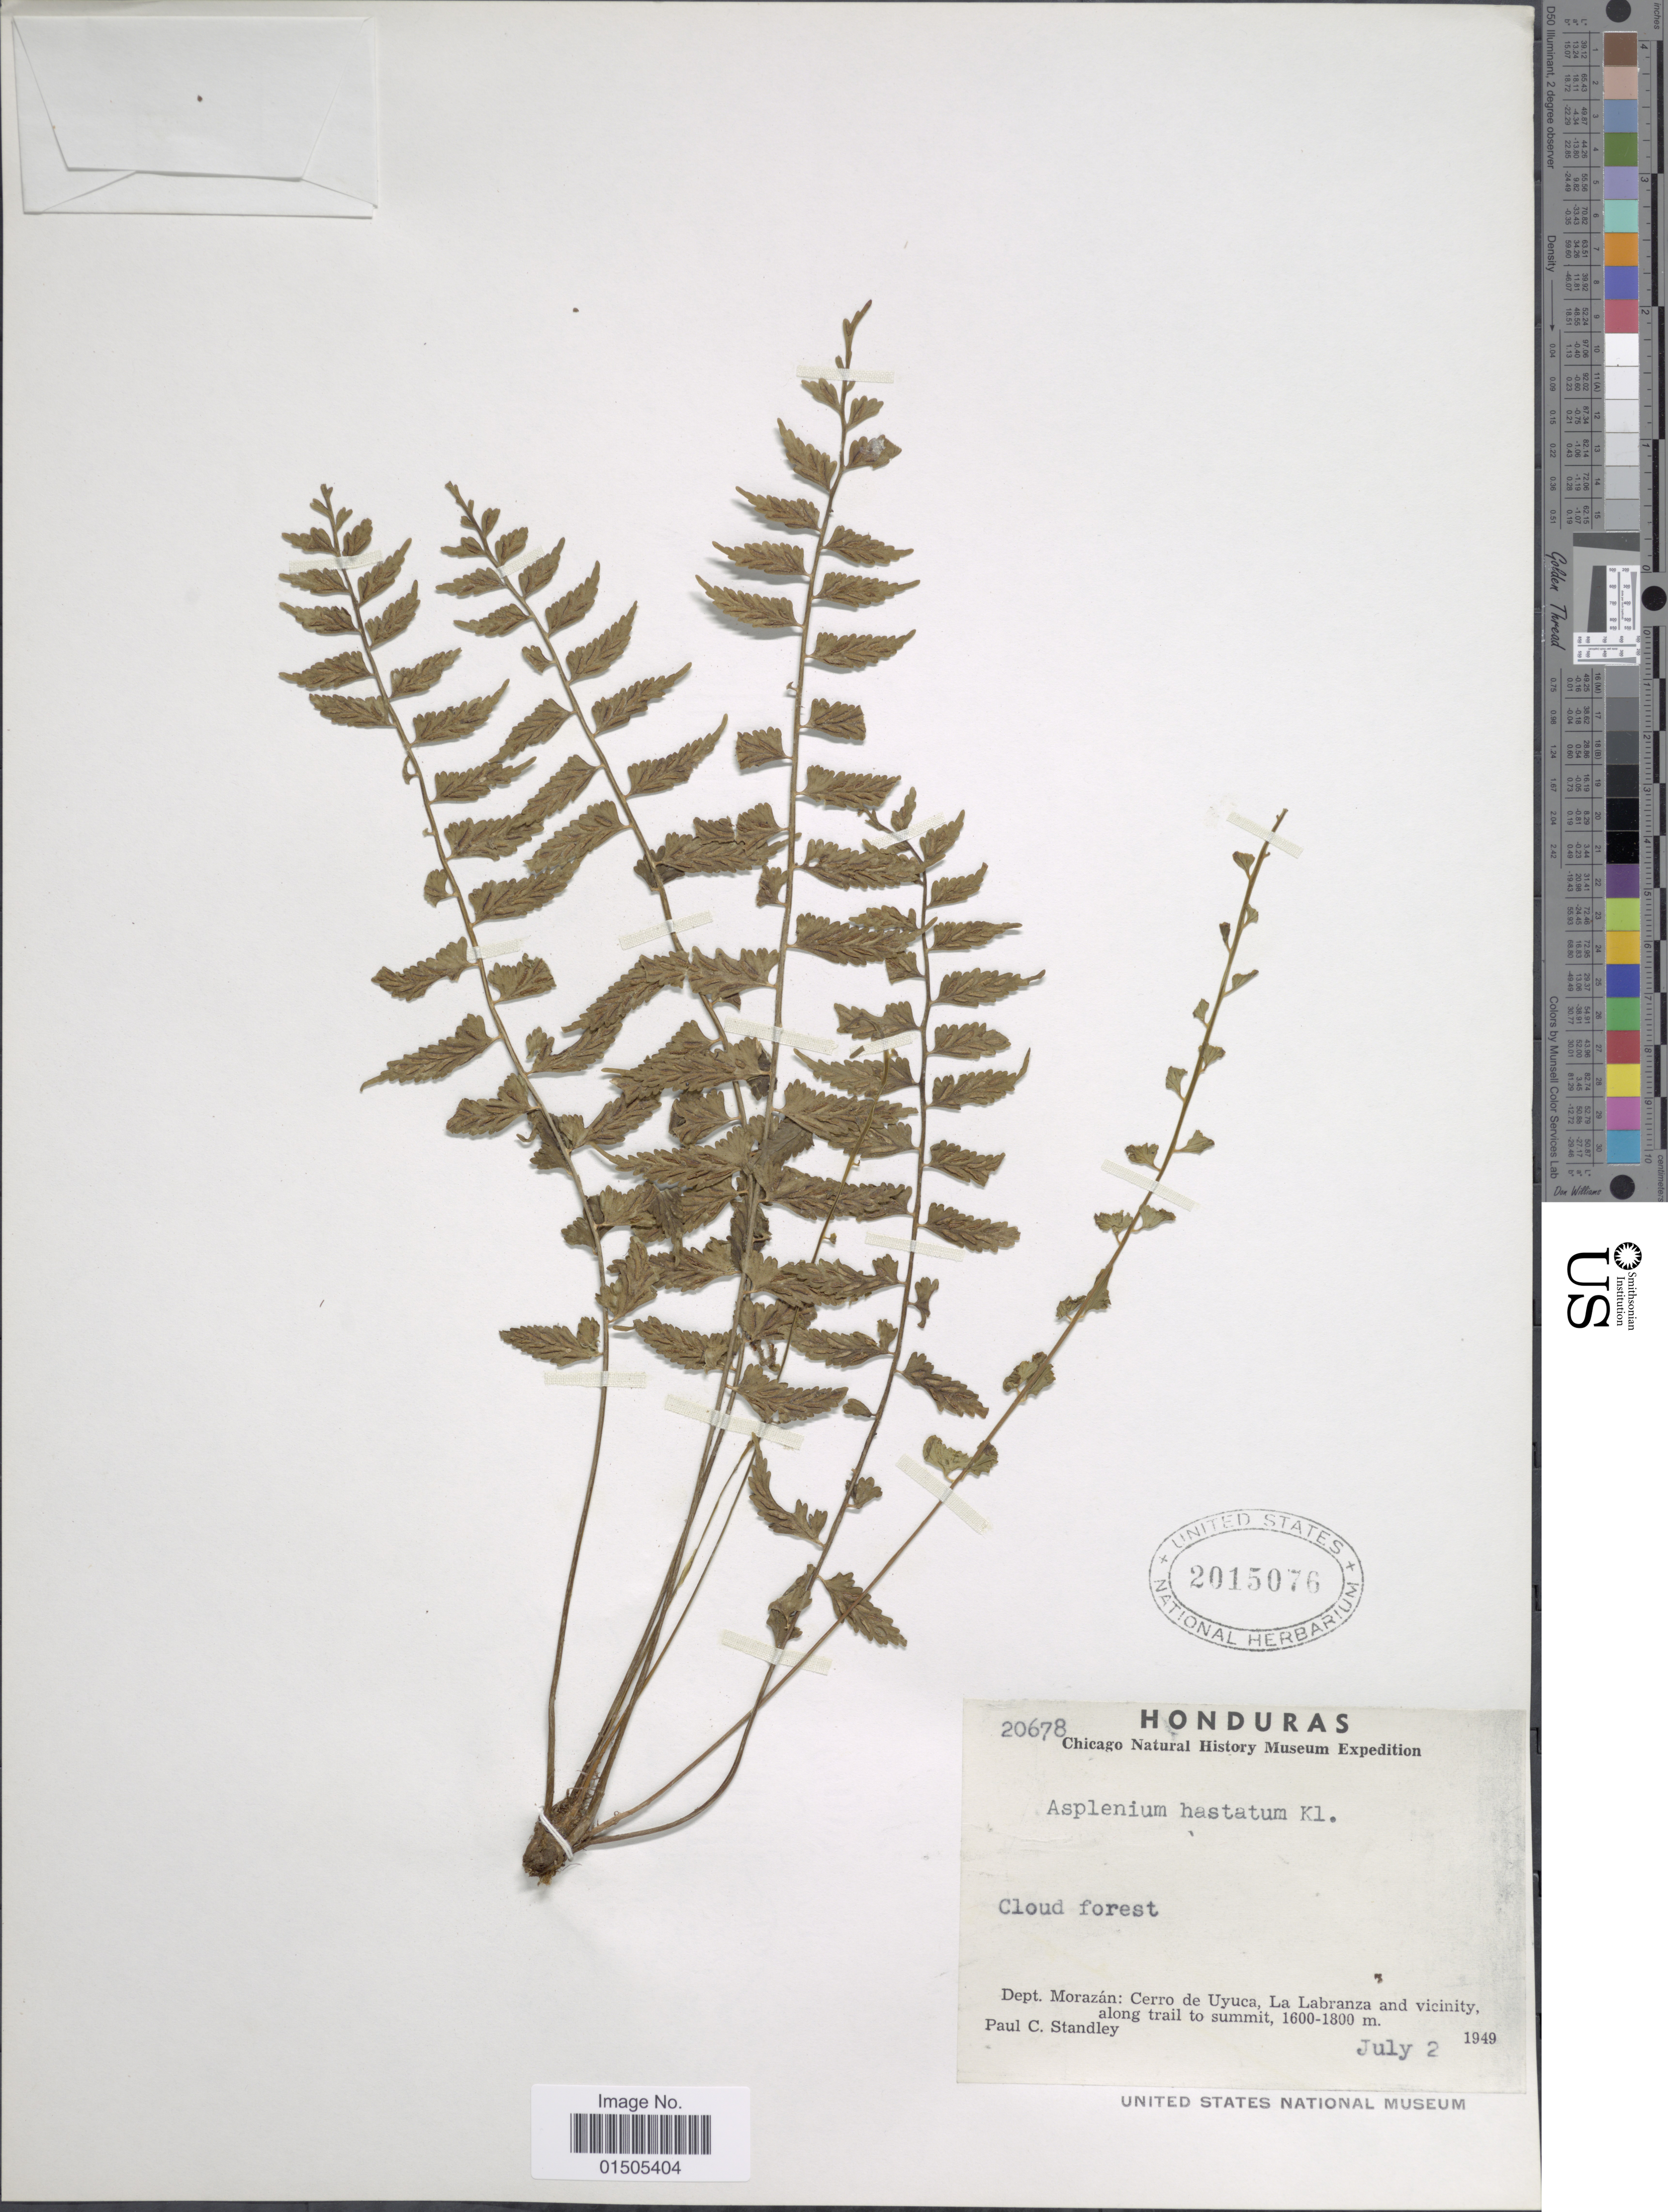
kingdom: Plantae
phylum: Tracheophyta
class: Polypodiopsida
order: Polypodiales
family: Aspleniaceae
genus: Asplenium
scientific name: Asplenium auriculatum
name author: Sw.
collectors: P. C. Standley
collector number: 20678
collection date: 1949-07-02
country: Honduras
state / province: Fco. Morazán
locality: Cerro de Uyuca, La Labranza and vicinity, along trail to summit.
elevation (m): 1600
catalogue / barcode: US 2015076